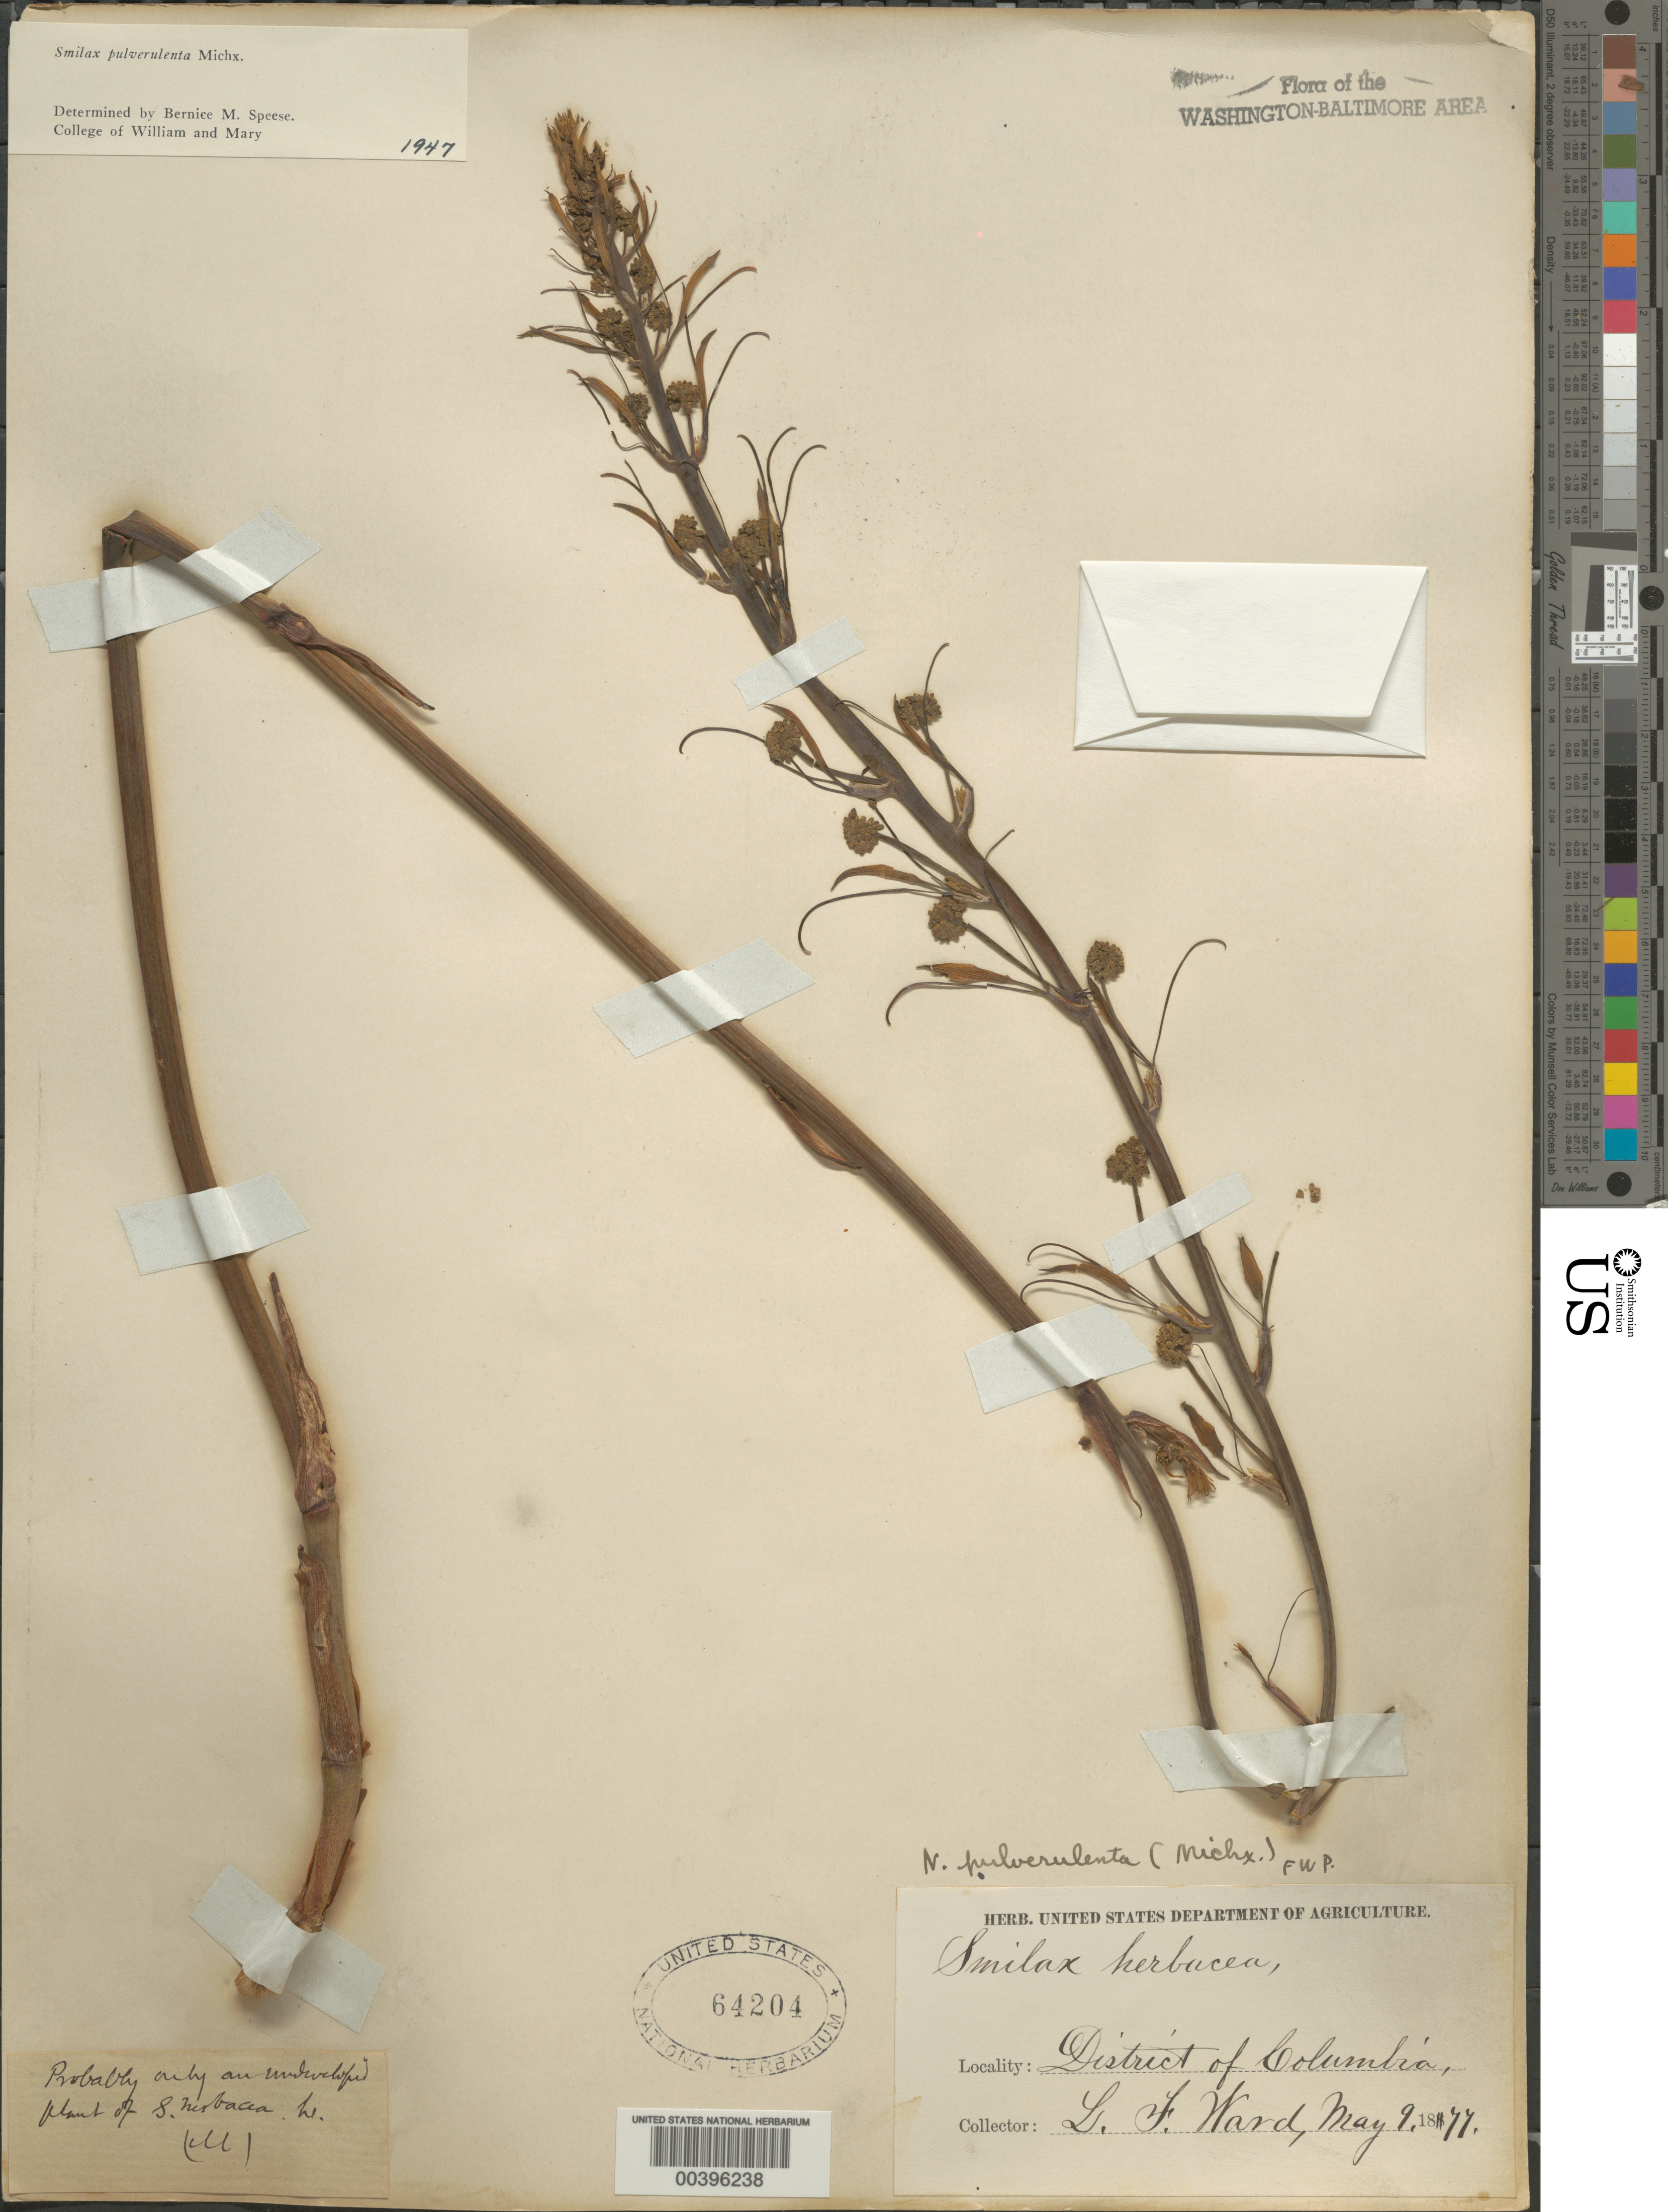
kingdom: Plantae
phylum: Tracheophyta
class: Liliopsida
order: Liliales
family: Smilacaceae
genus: Smilax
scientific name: Smilax pulverulenta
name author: Michx.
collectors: L. F. Ward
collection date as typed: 09 May 1877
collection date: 1877-05-09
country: United States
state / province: District of Columbia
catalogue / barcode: US 64204